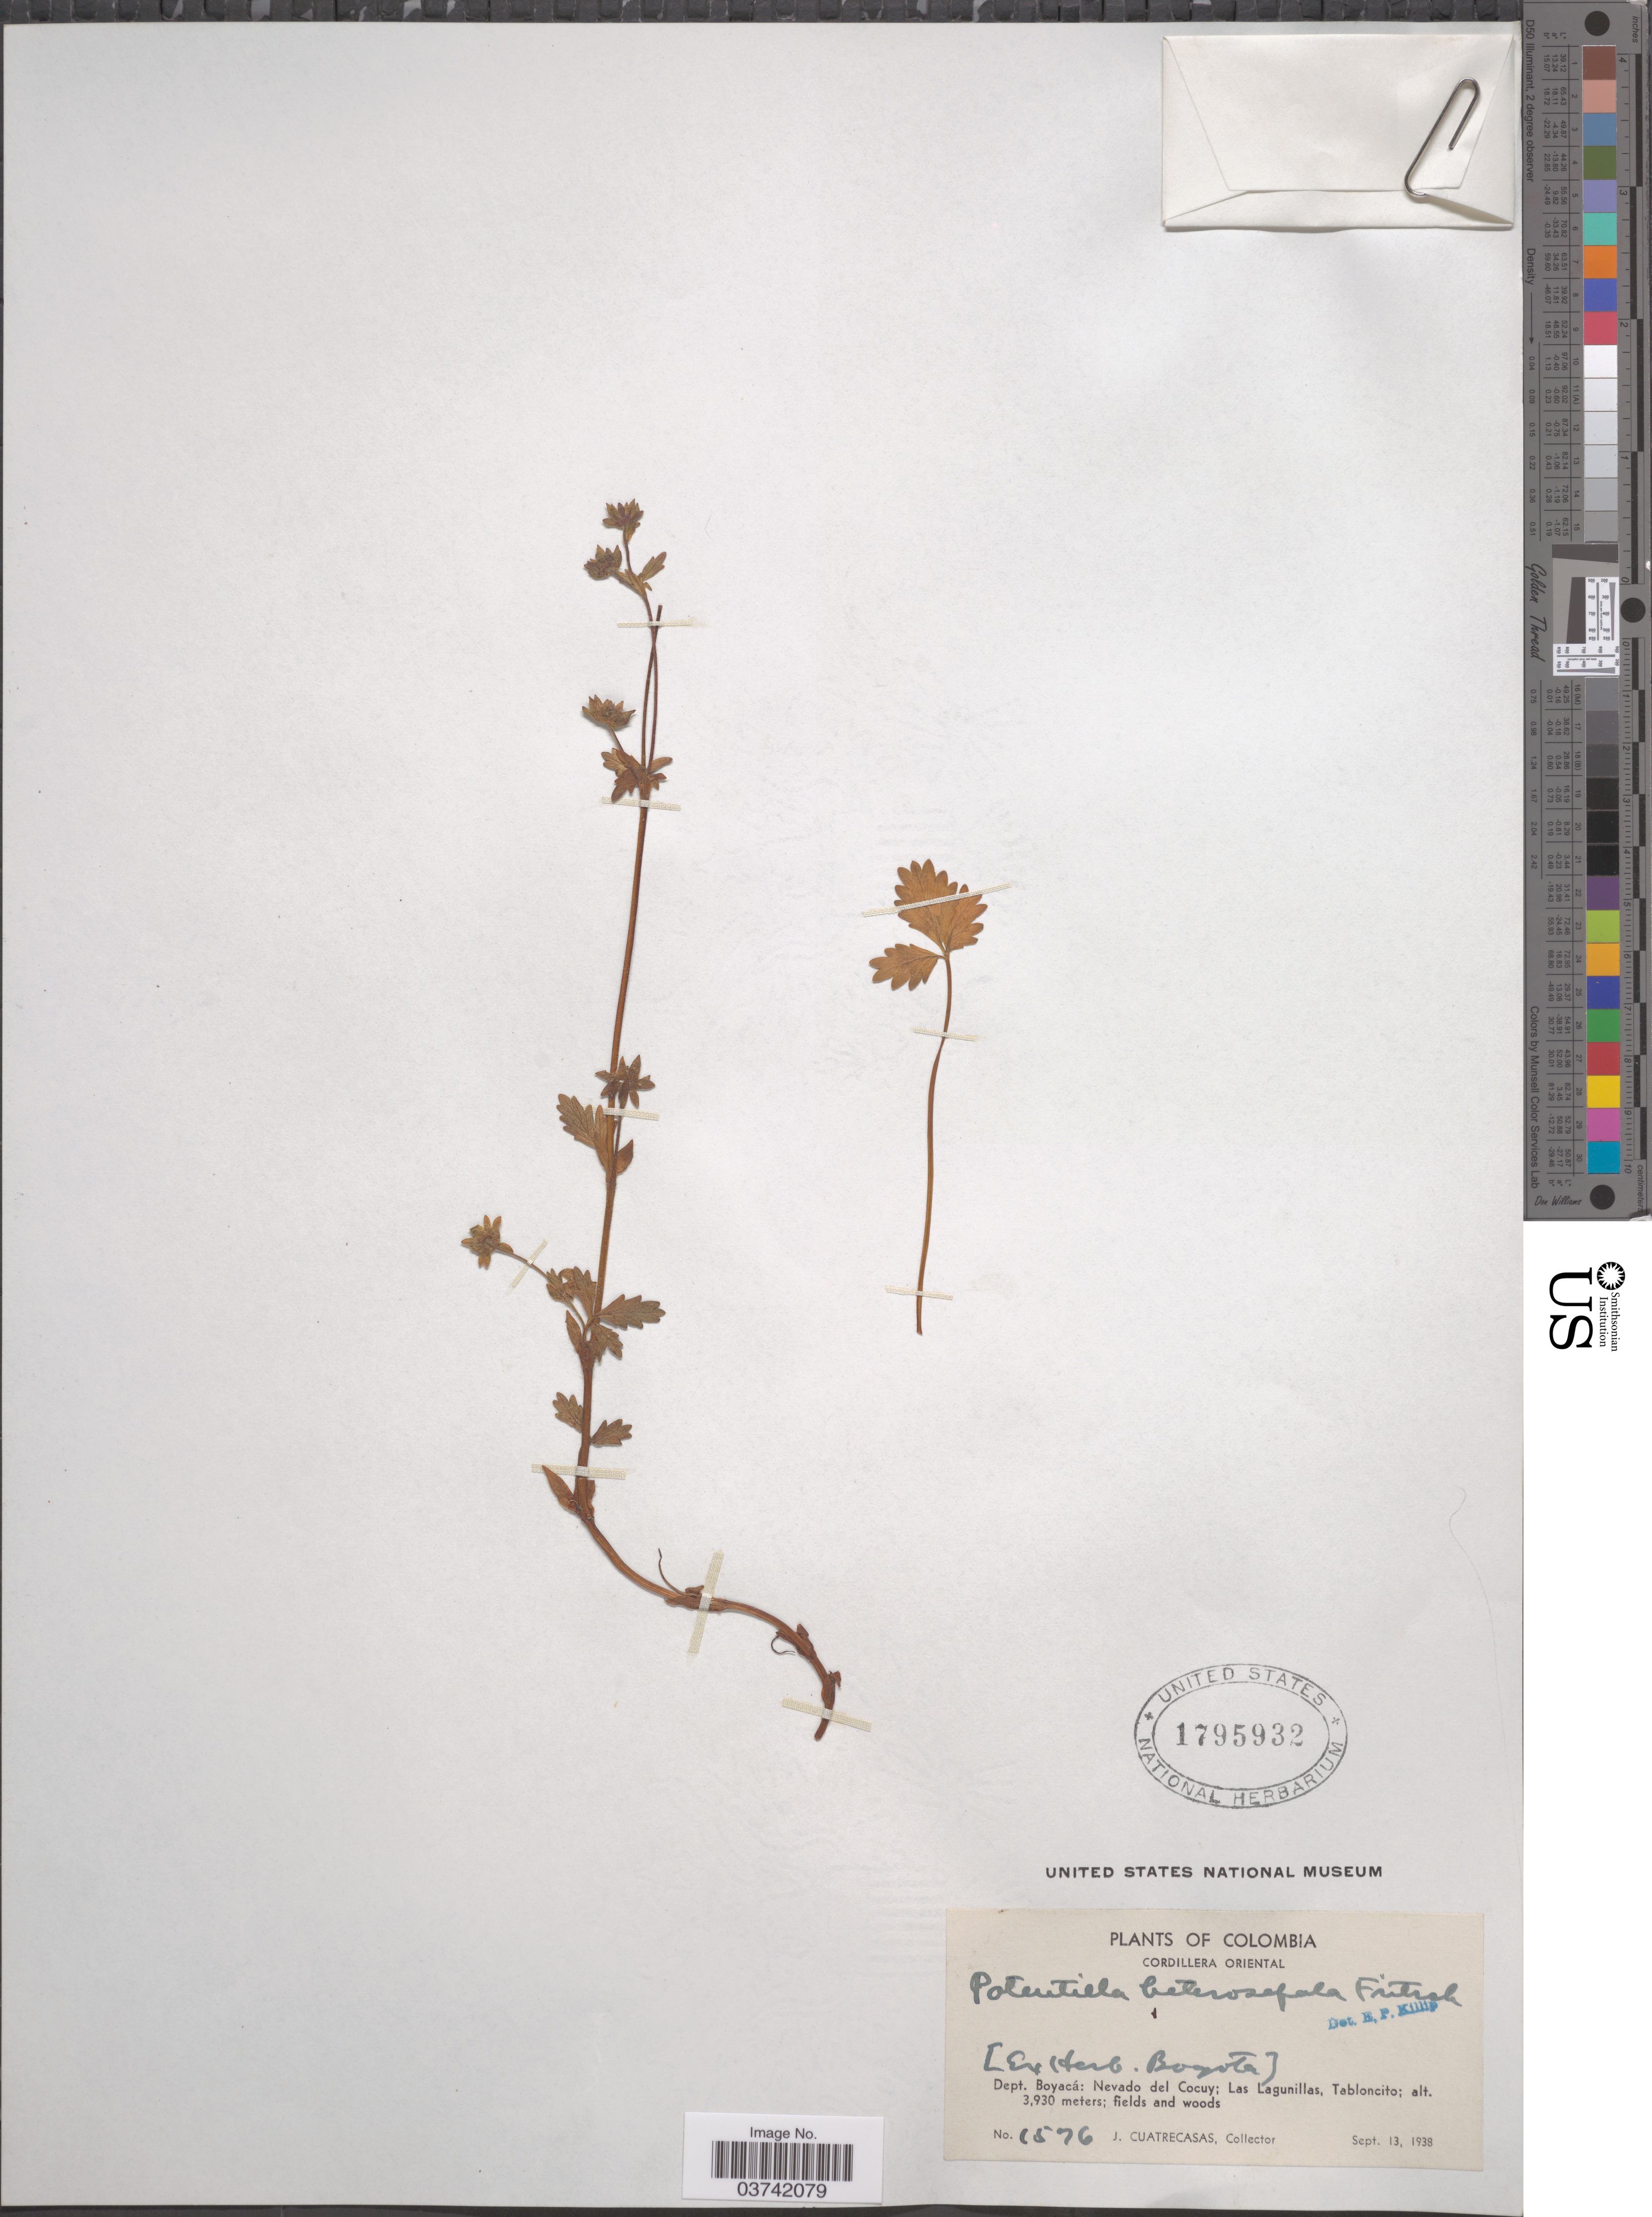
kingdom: Plantae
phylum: Tracheophyta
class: Magnoliopsida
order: Rosales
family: Rosaceae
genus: Potentilla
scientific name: Potentilla heterosepala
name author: Fritsch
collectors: J. Cuatrecasas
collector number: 1576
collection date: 1938-09-13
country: Colombia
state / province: Boyacá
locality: Cordillera Oriental. Dept. Boyacá: Nevado del Cocuy; Las Lagunillas, Tabloncito.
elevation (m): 3930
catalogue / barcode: US 1795932